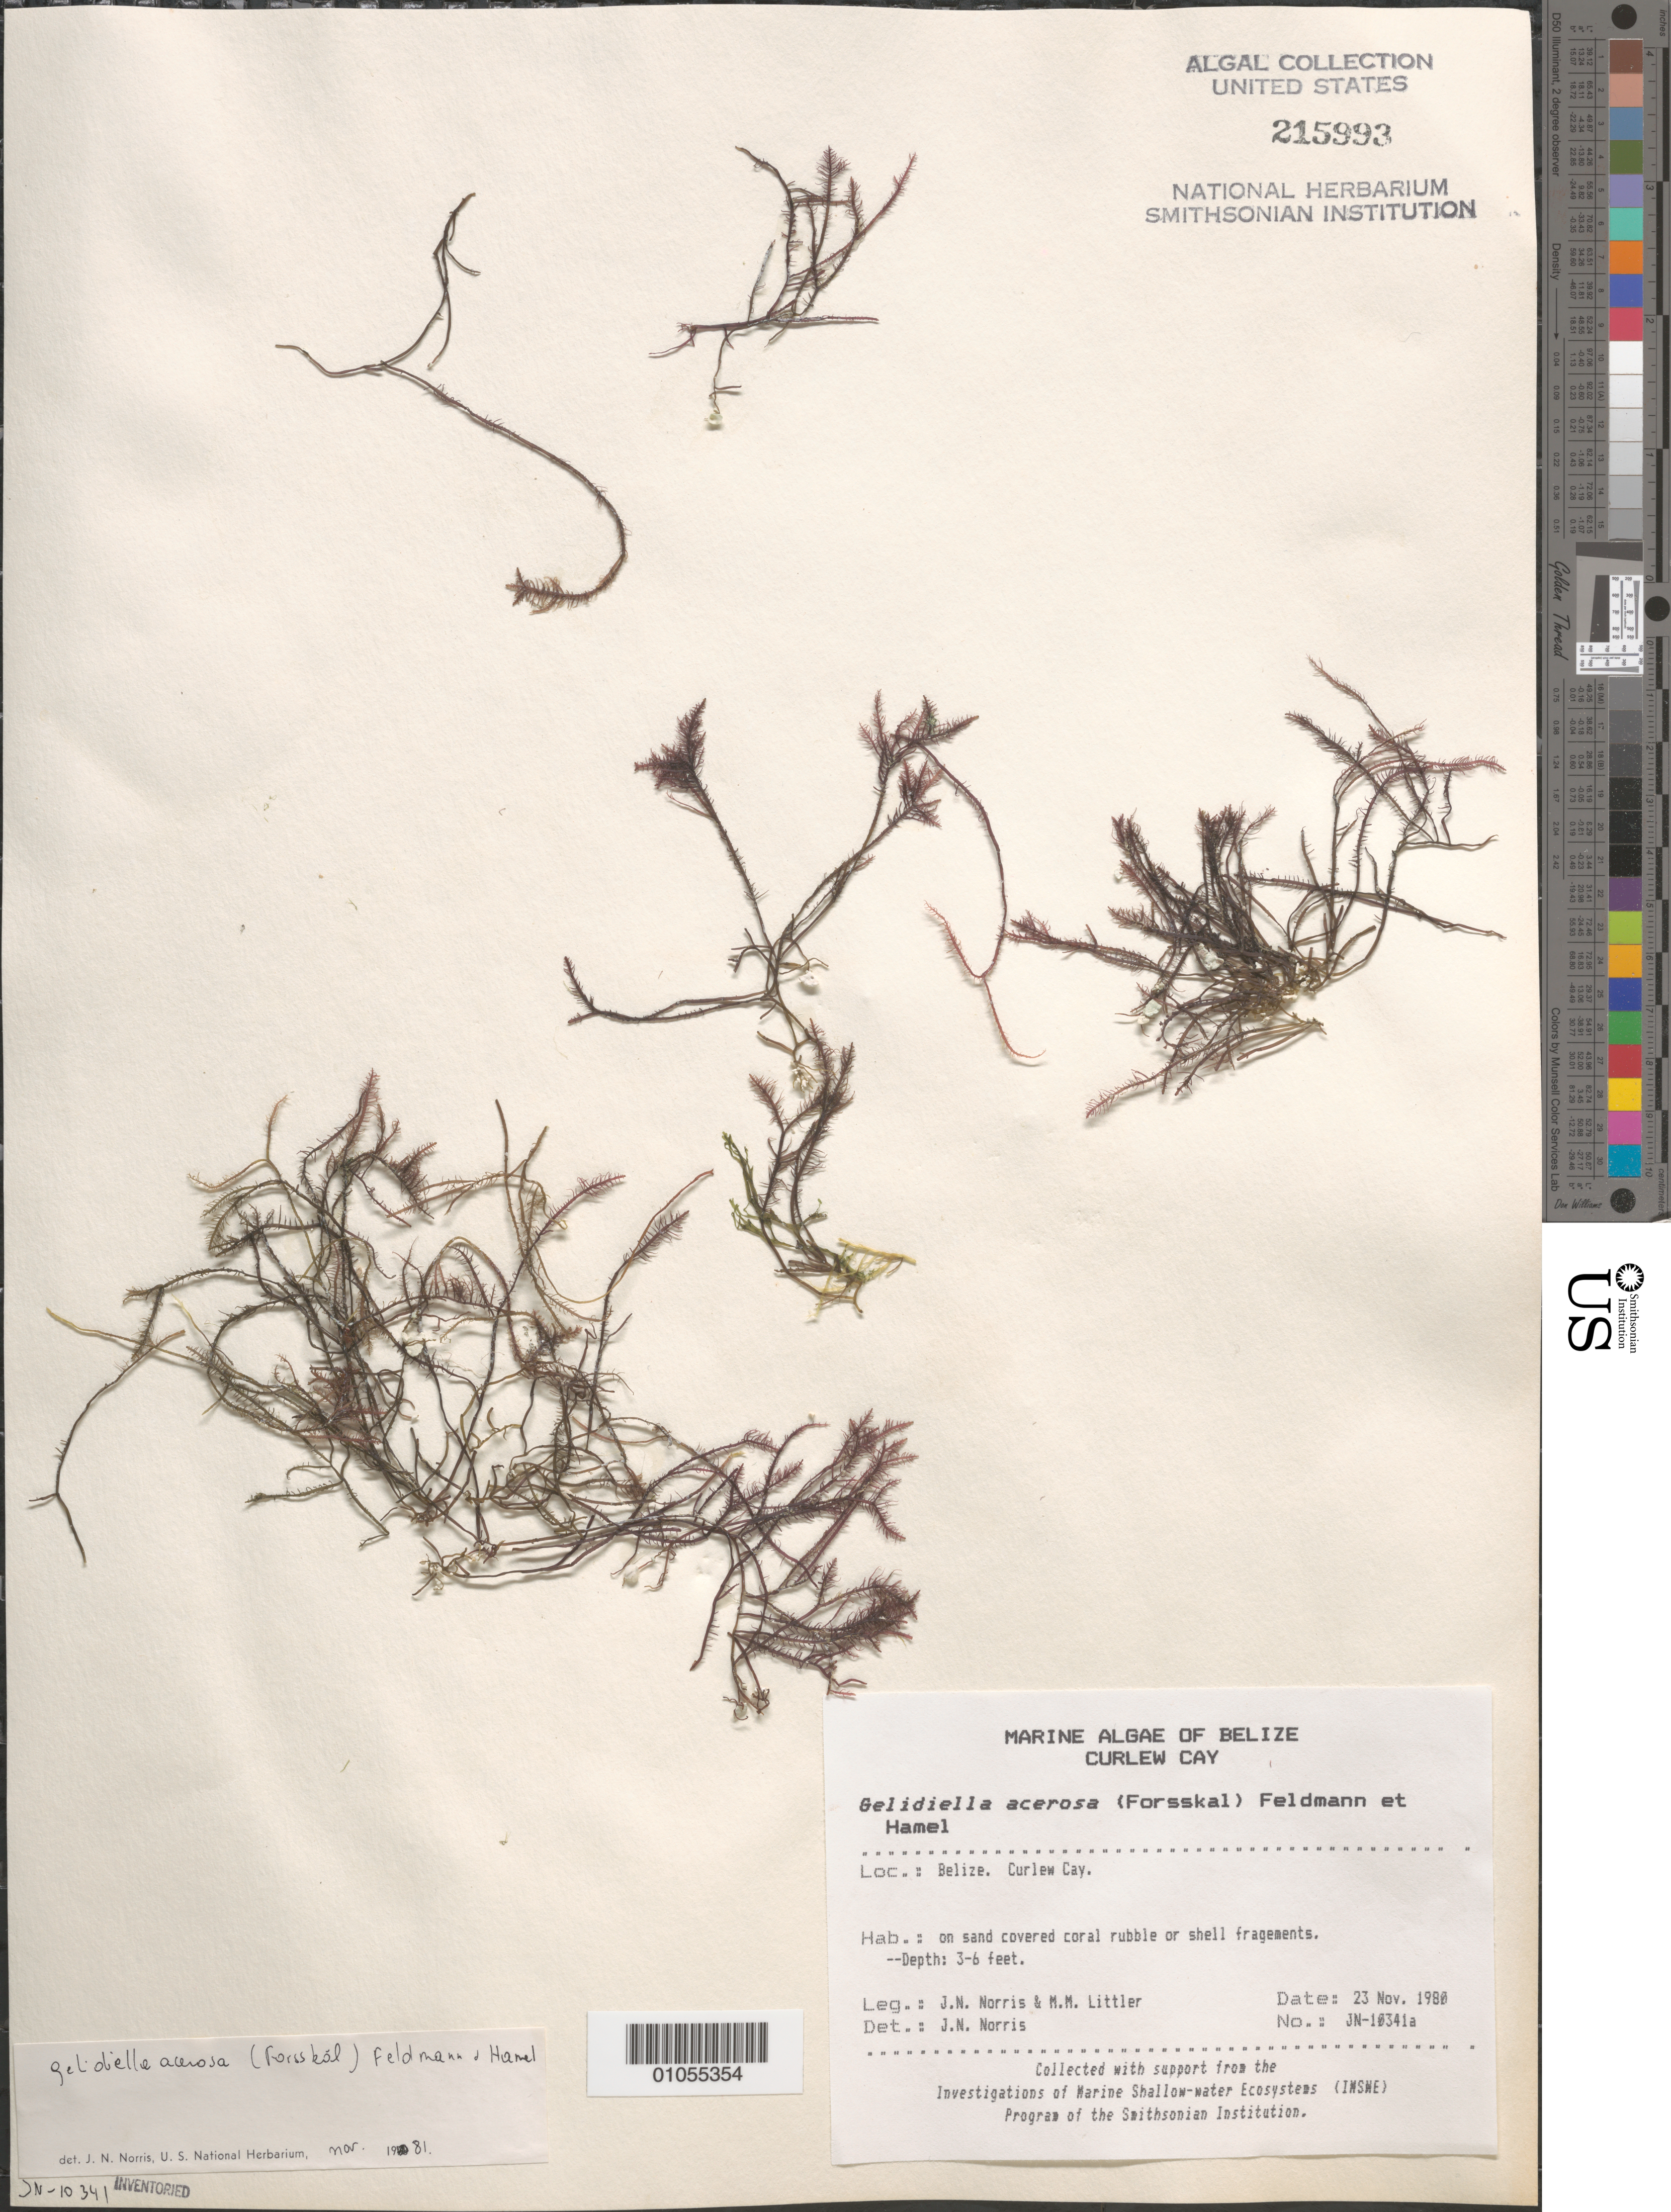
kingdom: Plantae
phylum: Rhodophyta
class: Florideophyceae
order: Gelidiales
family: Gelidiellaceae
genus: Gelidiella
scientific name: Gelidiella acerosa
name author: (Forssk.) Feldmann & G. Hamel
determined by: Norris, James N.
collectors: J. N. Norris & M. M. Littler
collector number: JN-10341A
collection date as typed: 23 Nov 1980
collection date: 1980-11-23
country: Belize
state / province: Stann Creek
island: Curlew Cay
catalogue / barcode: US 215993